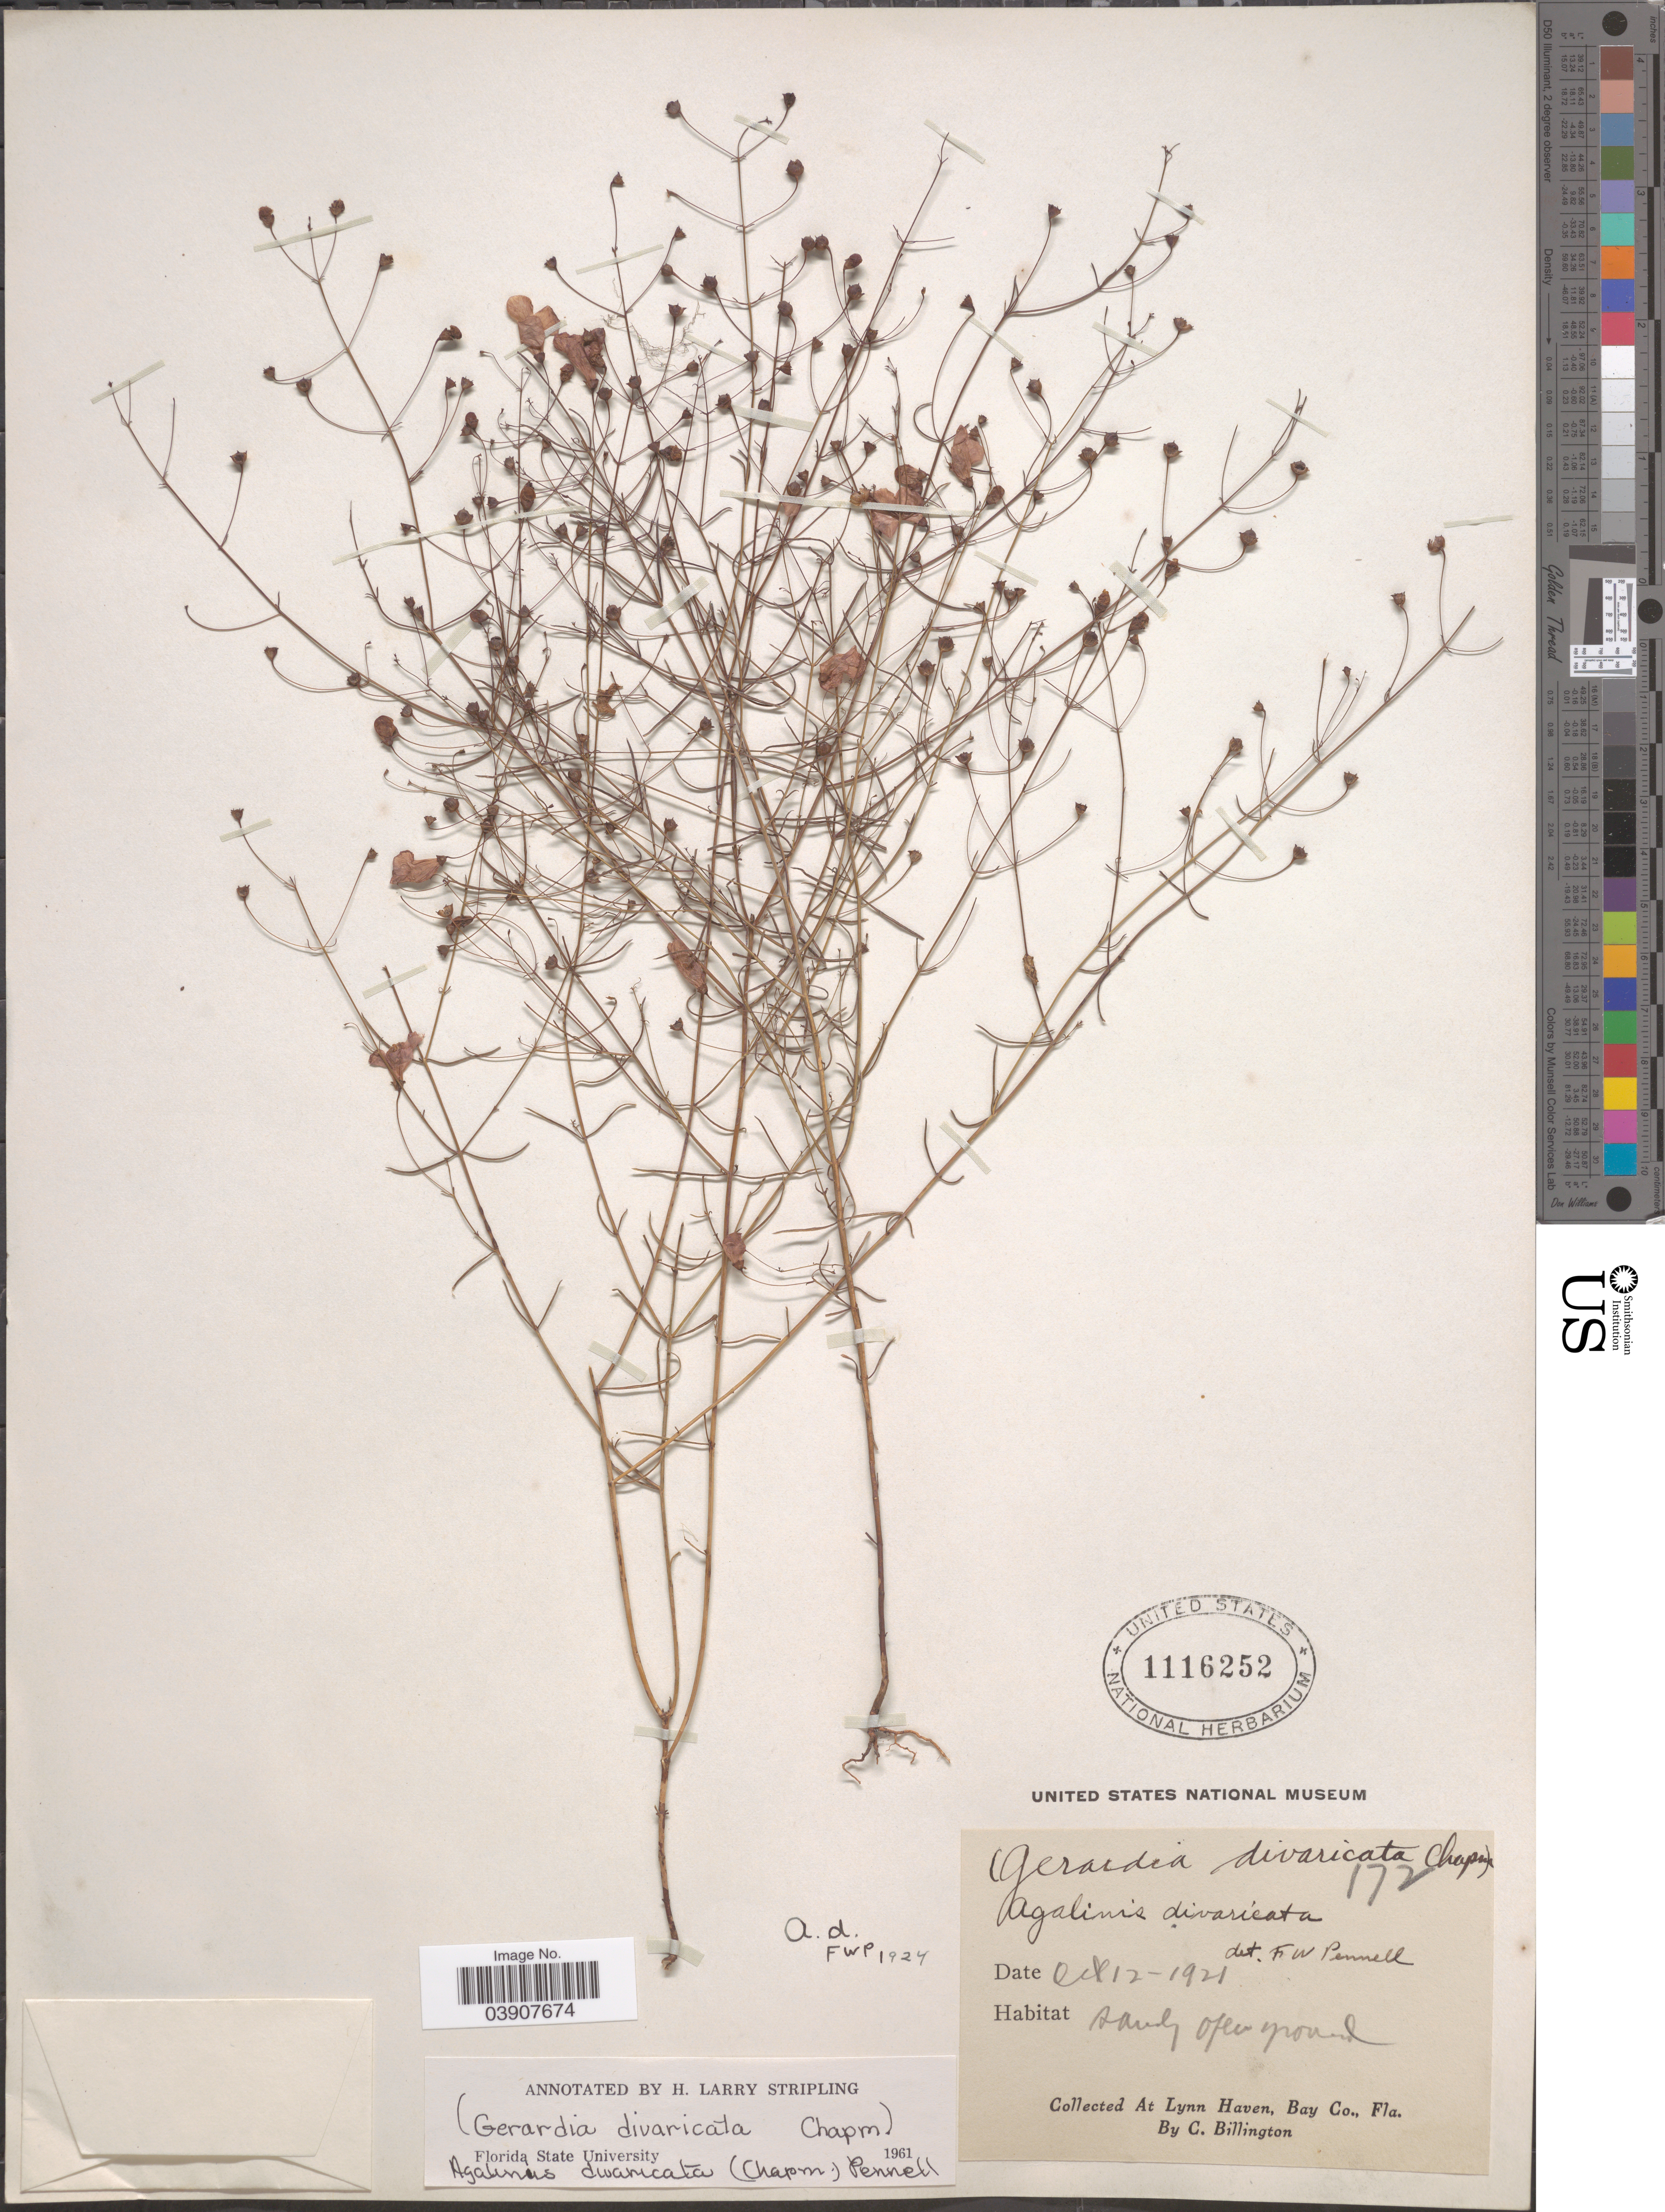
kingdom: Plantae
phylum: Tracheophyta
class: Magnoliopsida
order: Lamiales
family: Orobanchaceae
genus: Agalinis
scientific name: Agalinis divaricata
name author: (Chapm.) Pennell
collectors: C. Billington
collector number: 172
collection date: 1921-10-12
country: United States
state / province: Florida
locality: At Lynn Haven, Bay Co.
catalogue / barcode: US 1116252